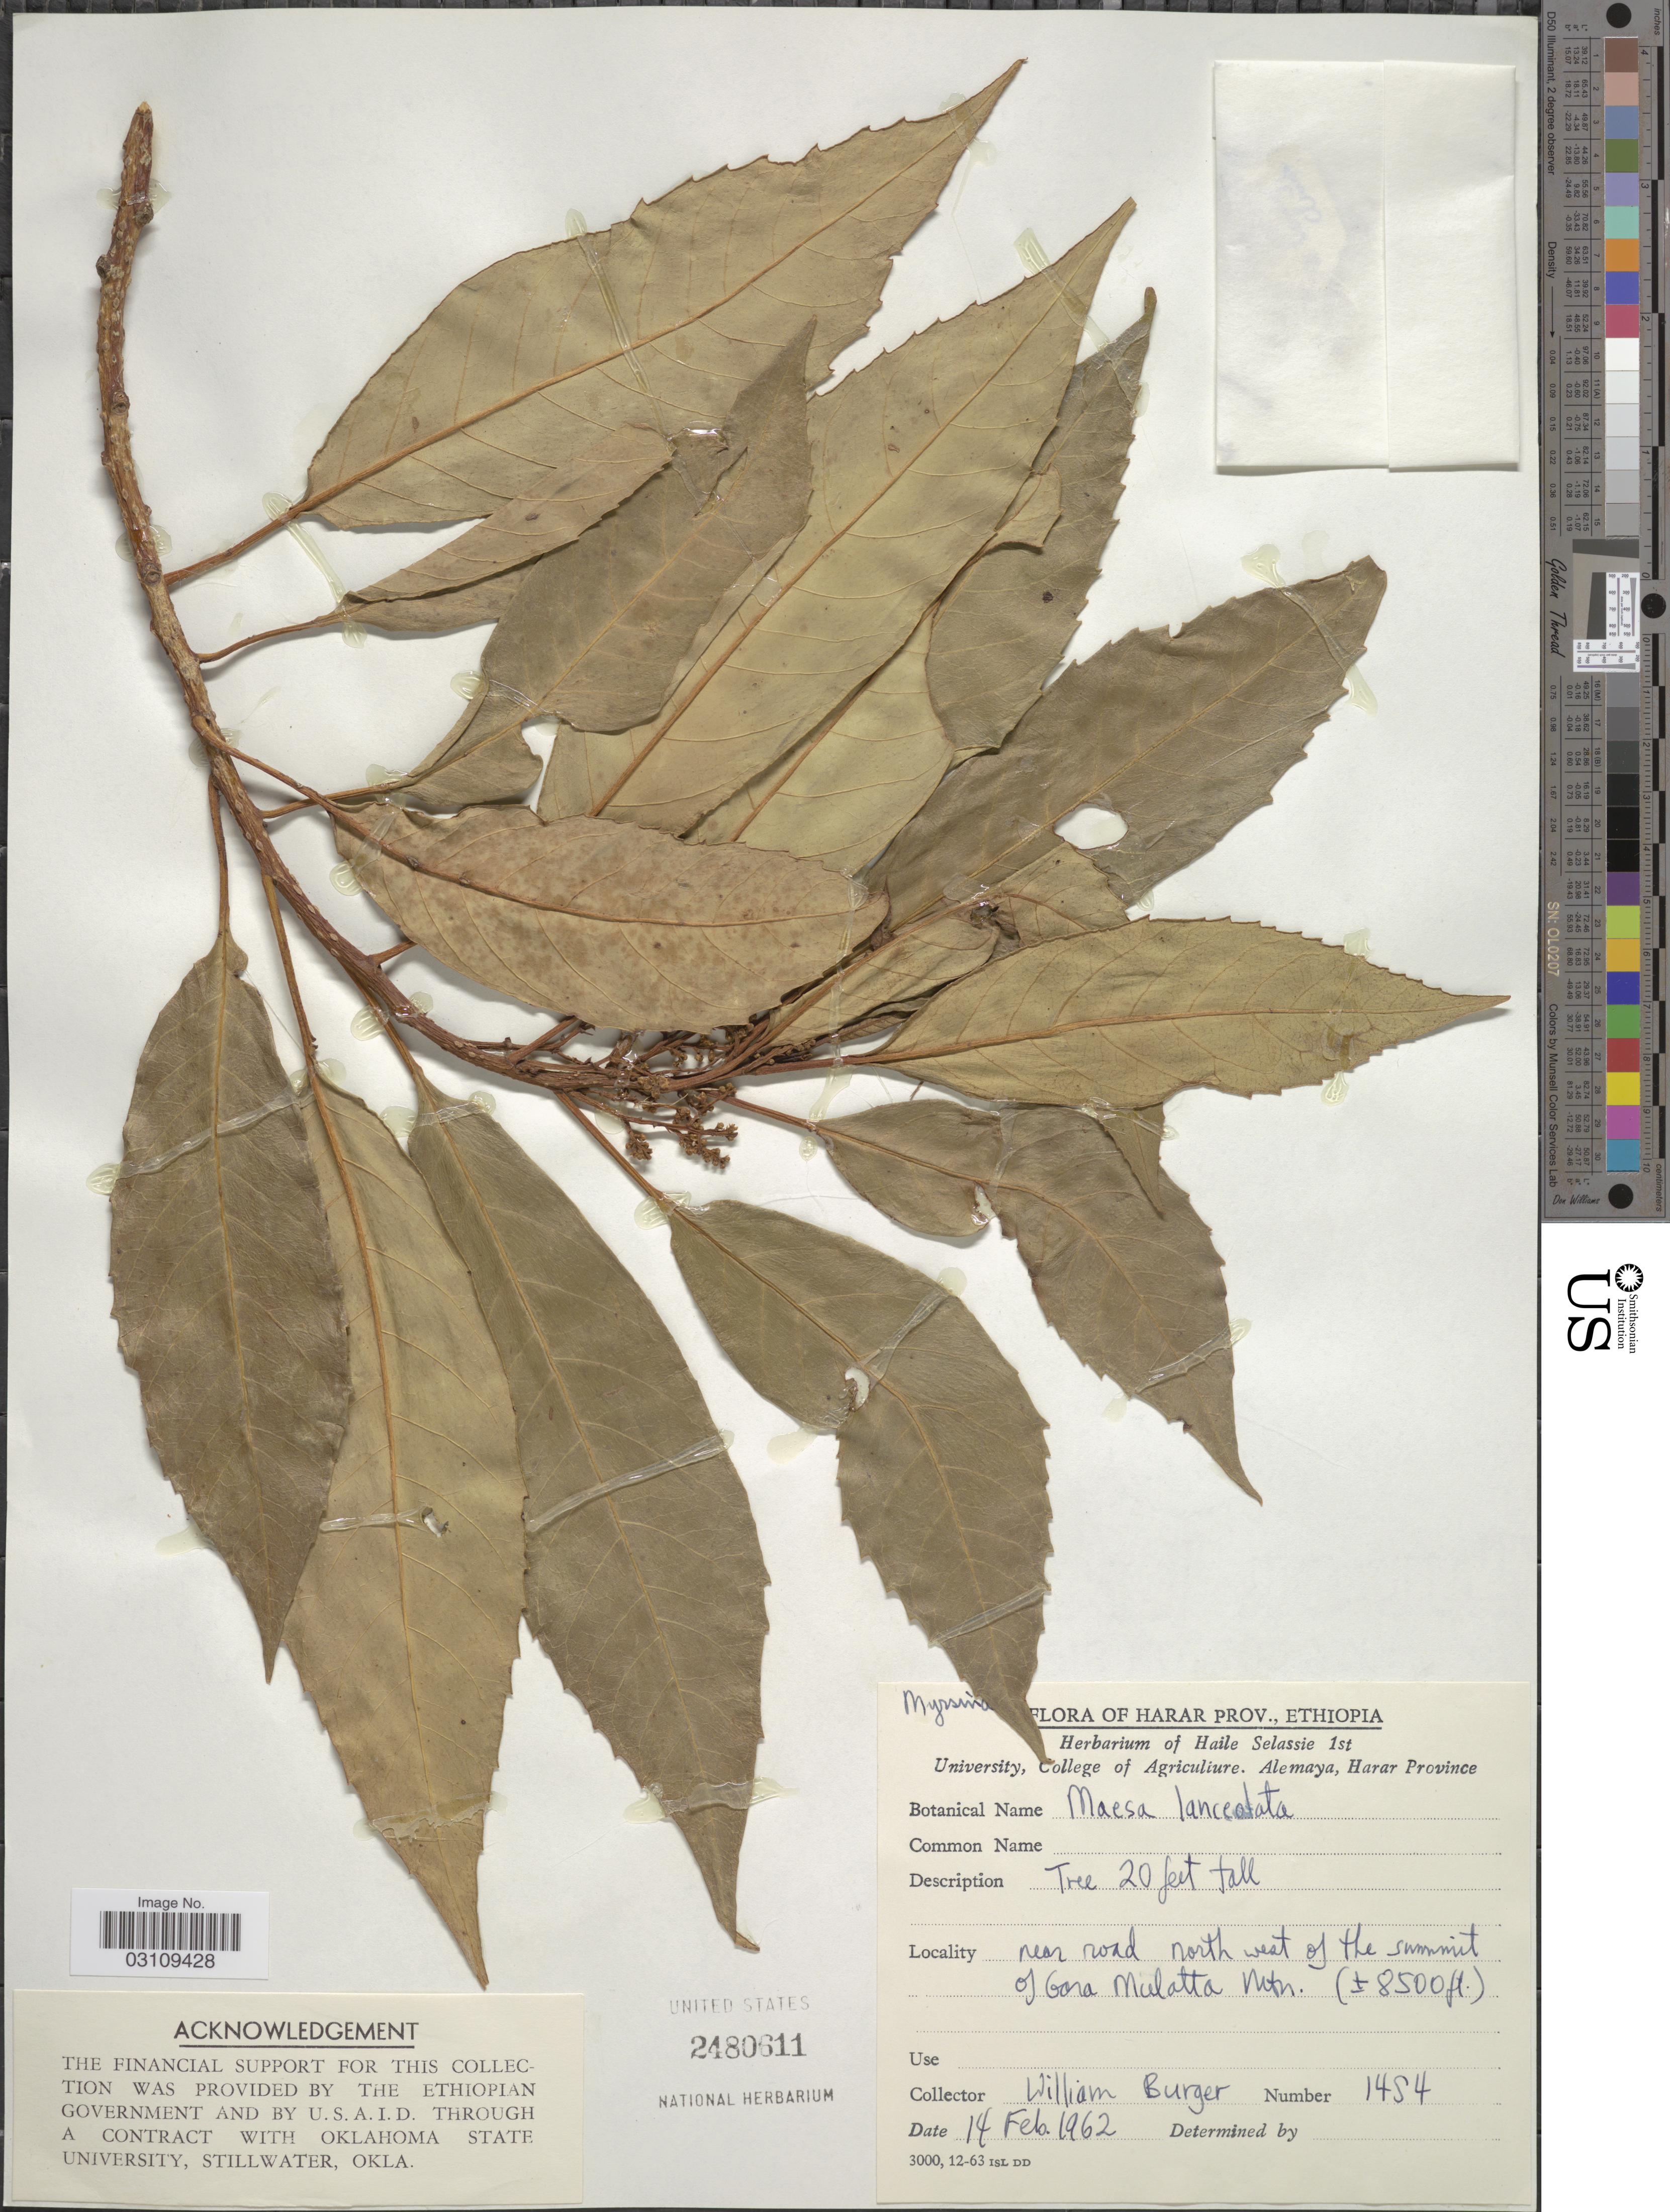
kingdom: Plantae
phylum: Tracheophyta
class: Magnoliopsida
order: Ericales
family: Primulaceae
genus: Maesa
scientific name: Maesa lanceolata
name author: Forssk.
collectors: W. Burger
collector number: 1484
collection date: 1962-02-14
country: Ethiopia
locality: Harar Prov., near road north west of the summit of Gora Mulatta Mtn.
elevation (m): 2591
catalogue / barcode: US 2480611